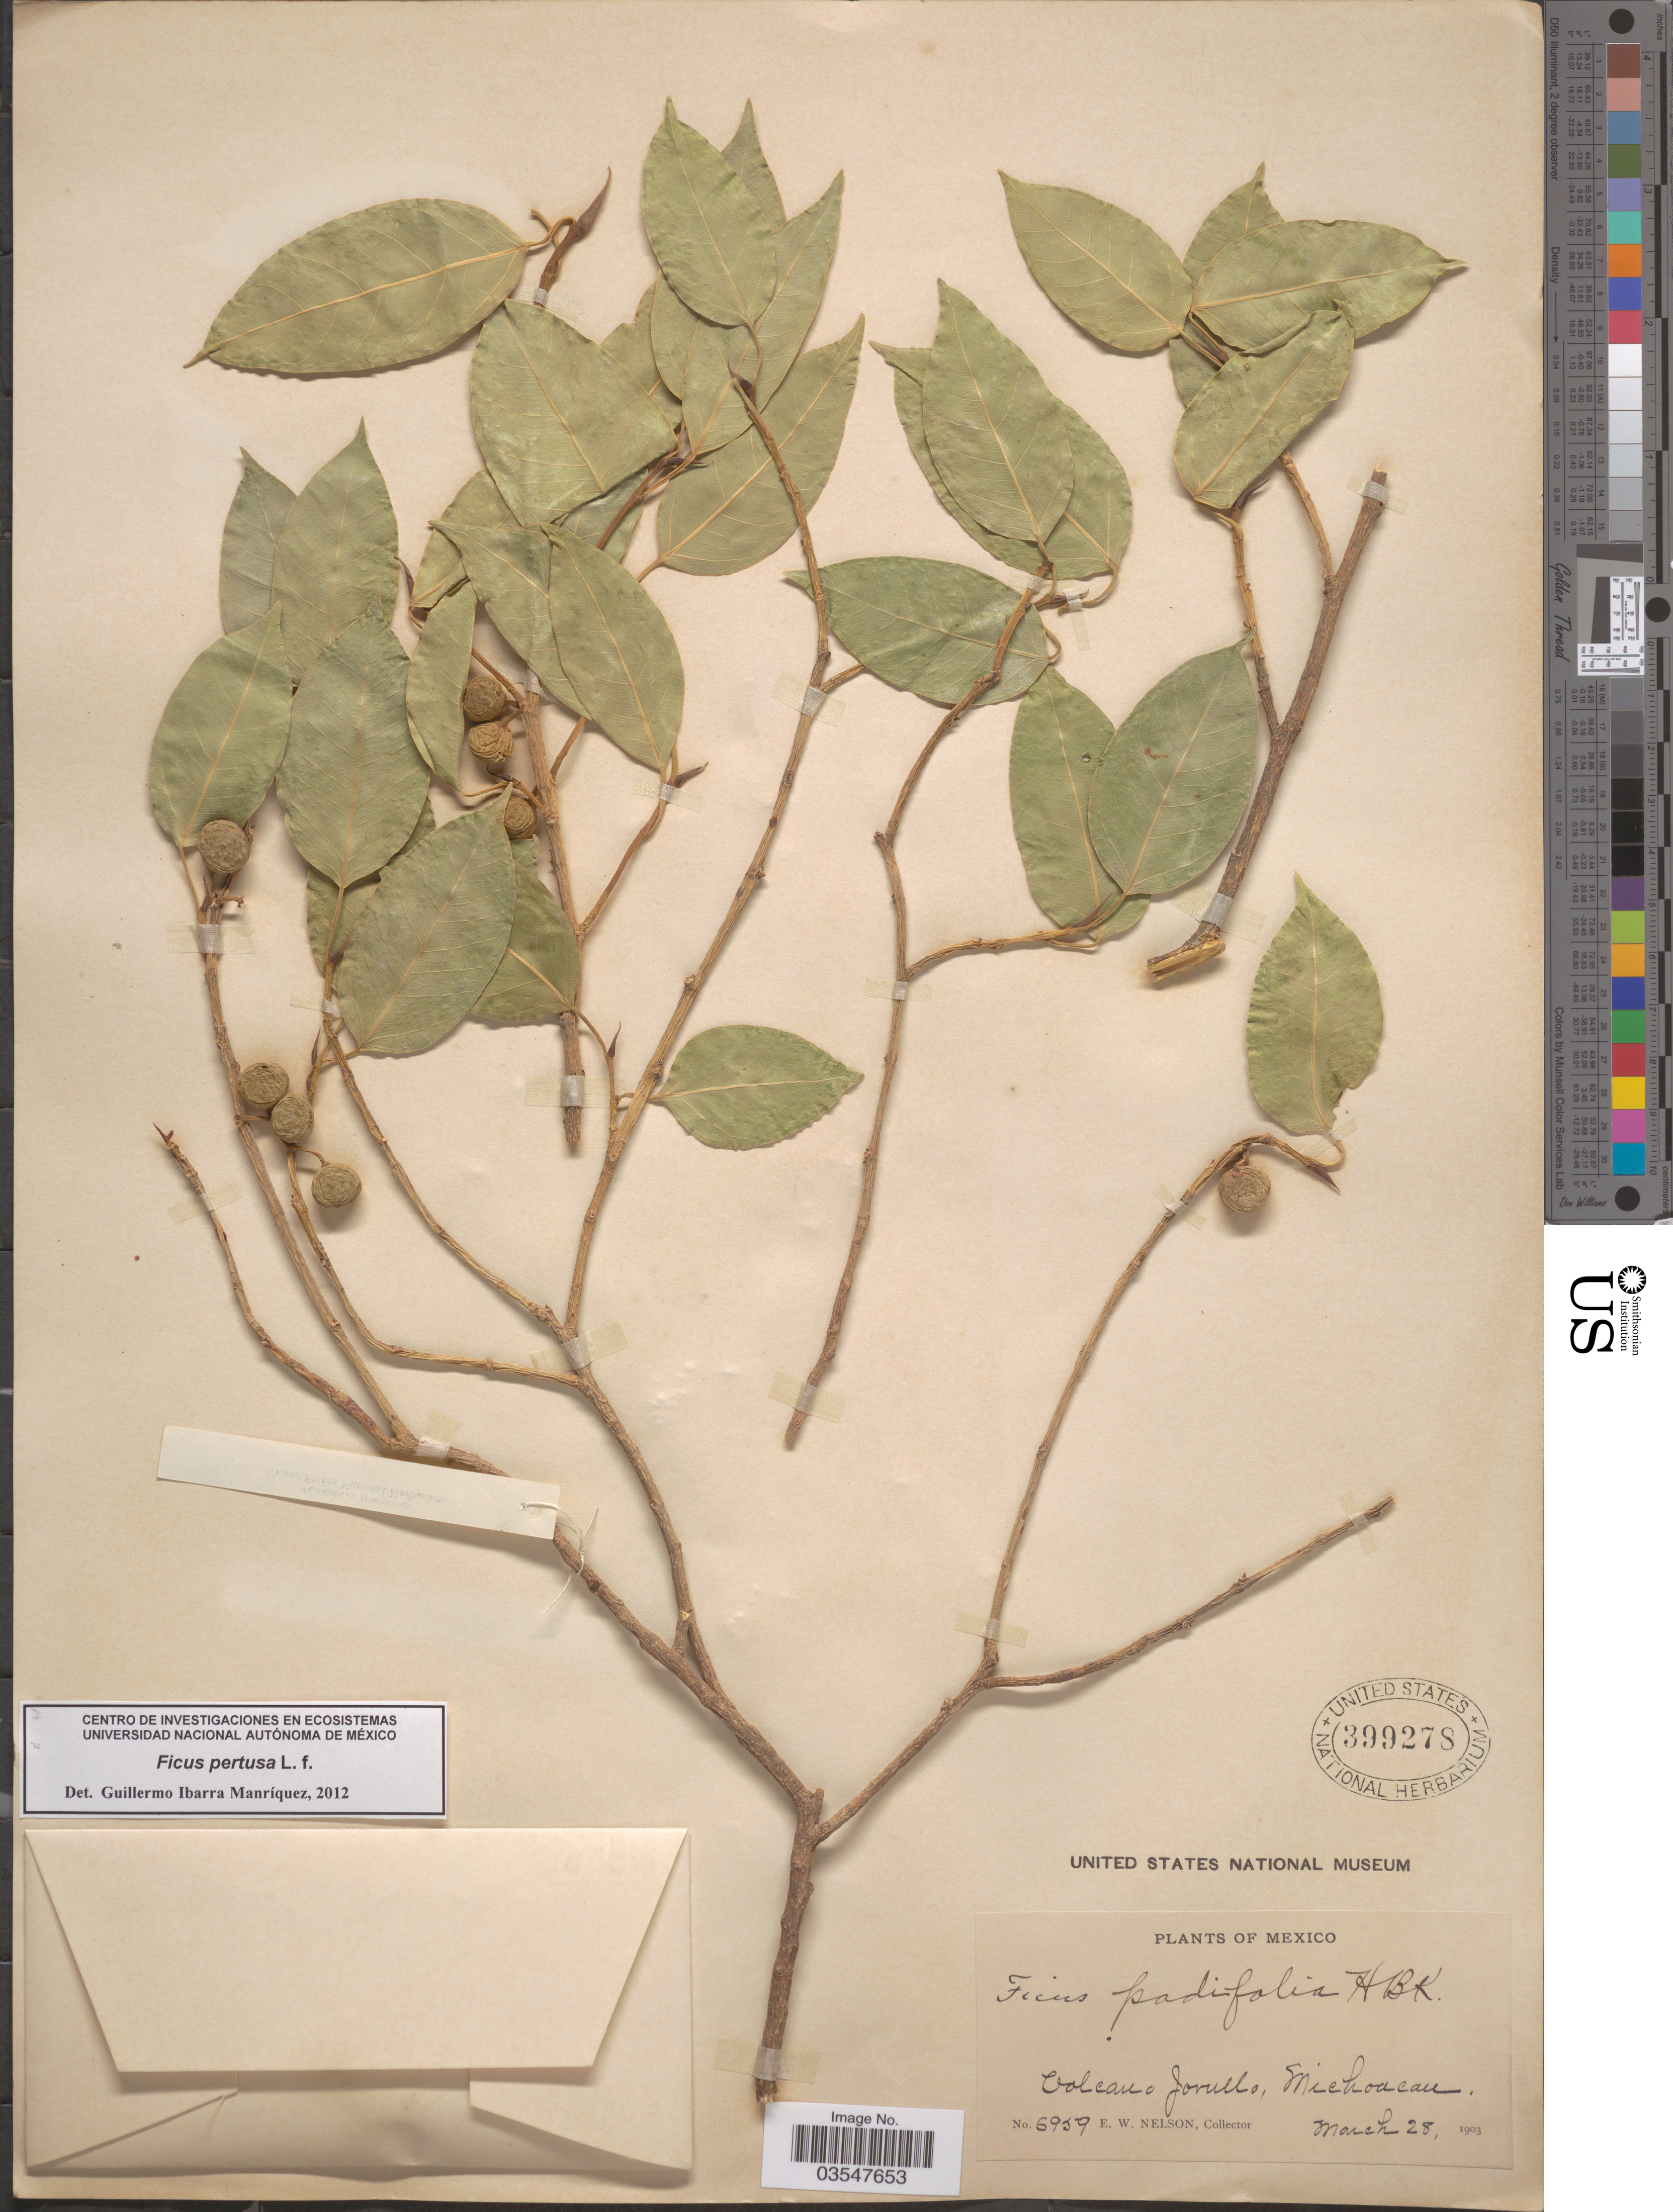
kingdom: Plantae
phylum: Tracheophyta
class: Magnoliopsida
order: Rosales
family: Moraceae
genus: Ficus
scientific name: Ficus pertusa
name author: L. f.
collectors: E. W. Nelson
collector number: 6959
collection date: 1903-03-28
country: Mexico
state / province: Michoacán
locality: Volcano Jorullo.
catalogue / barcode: US 399278